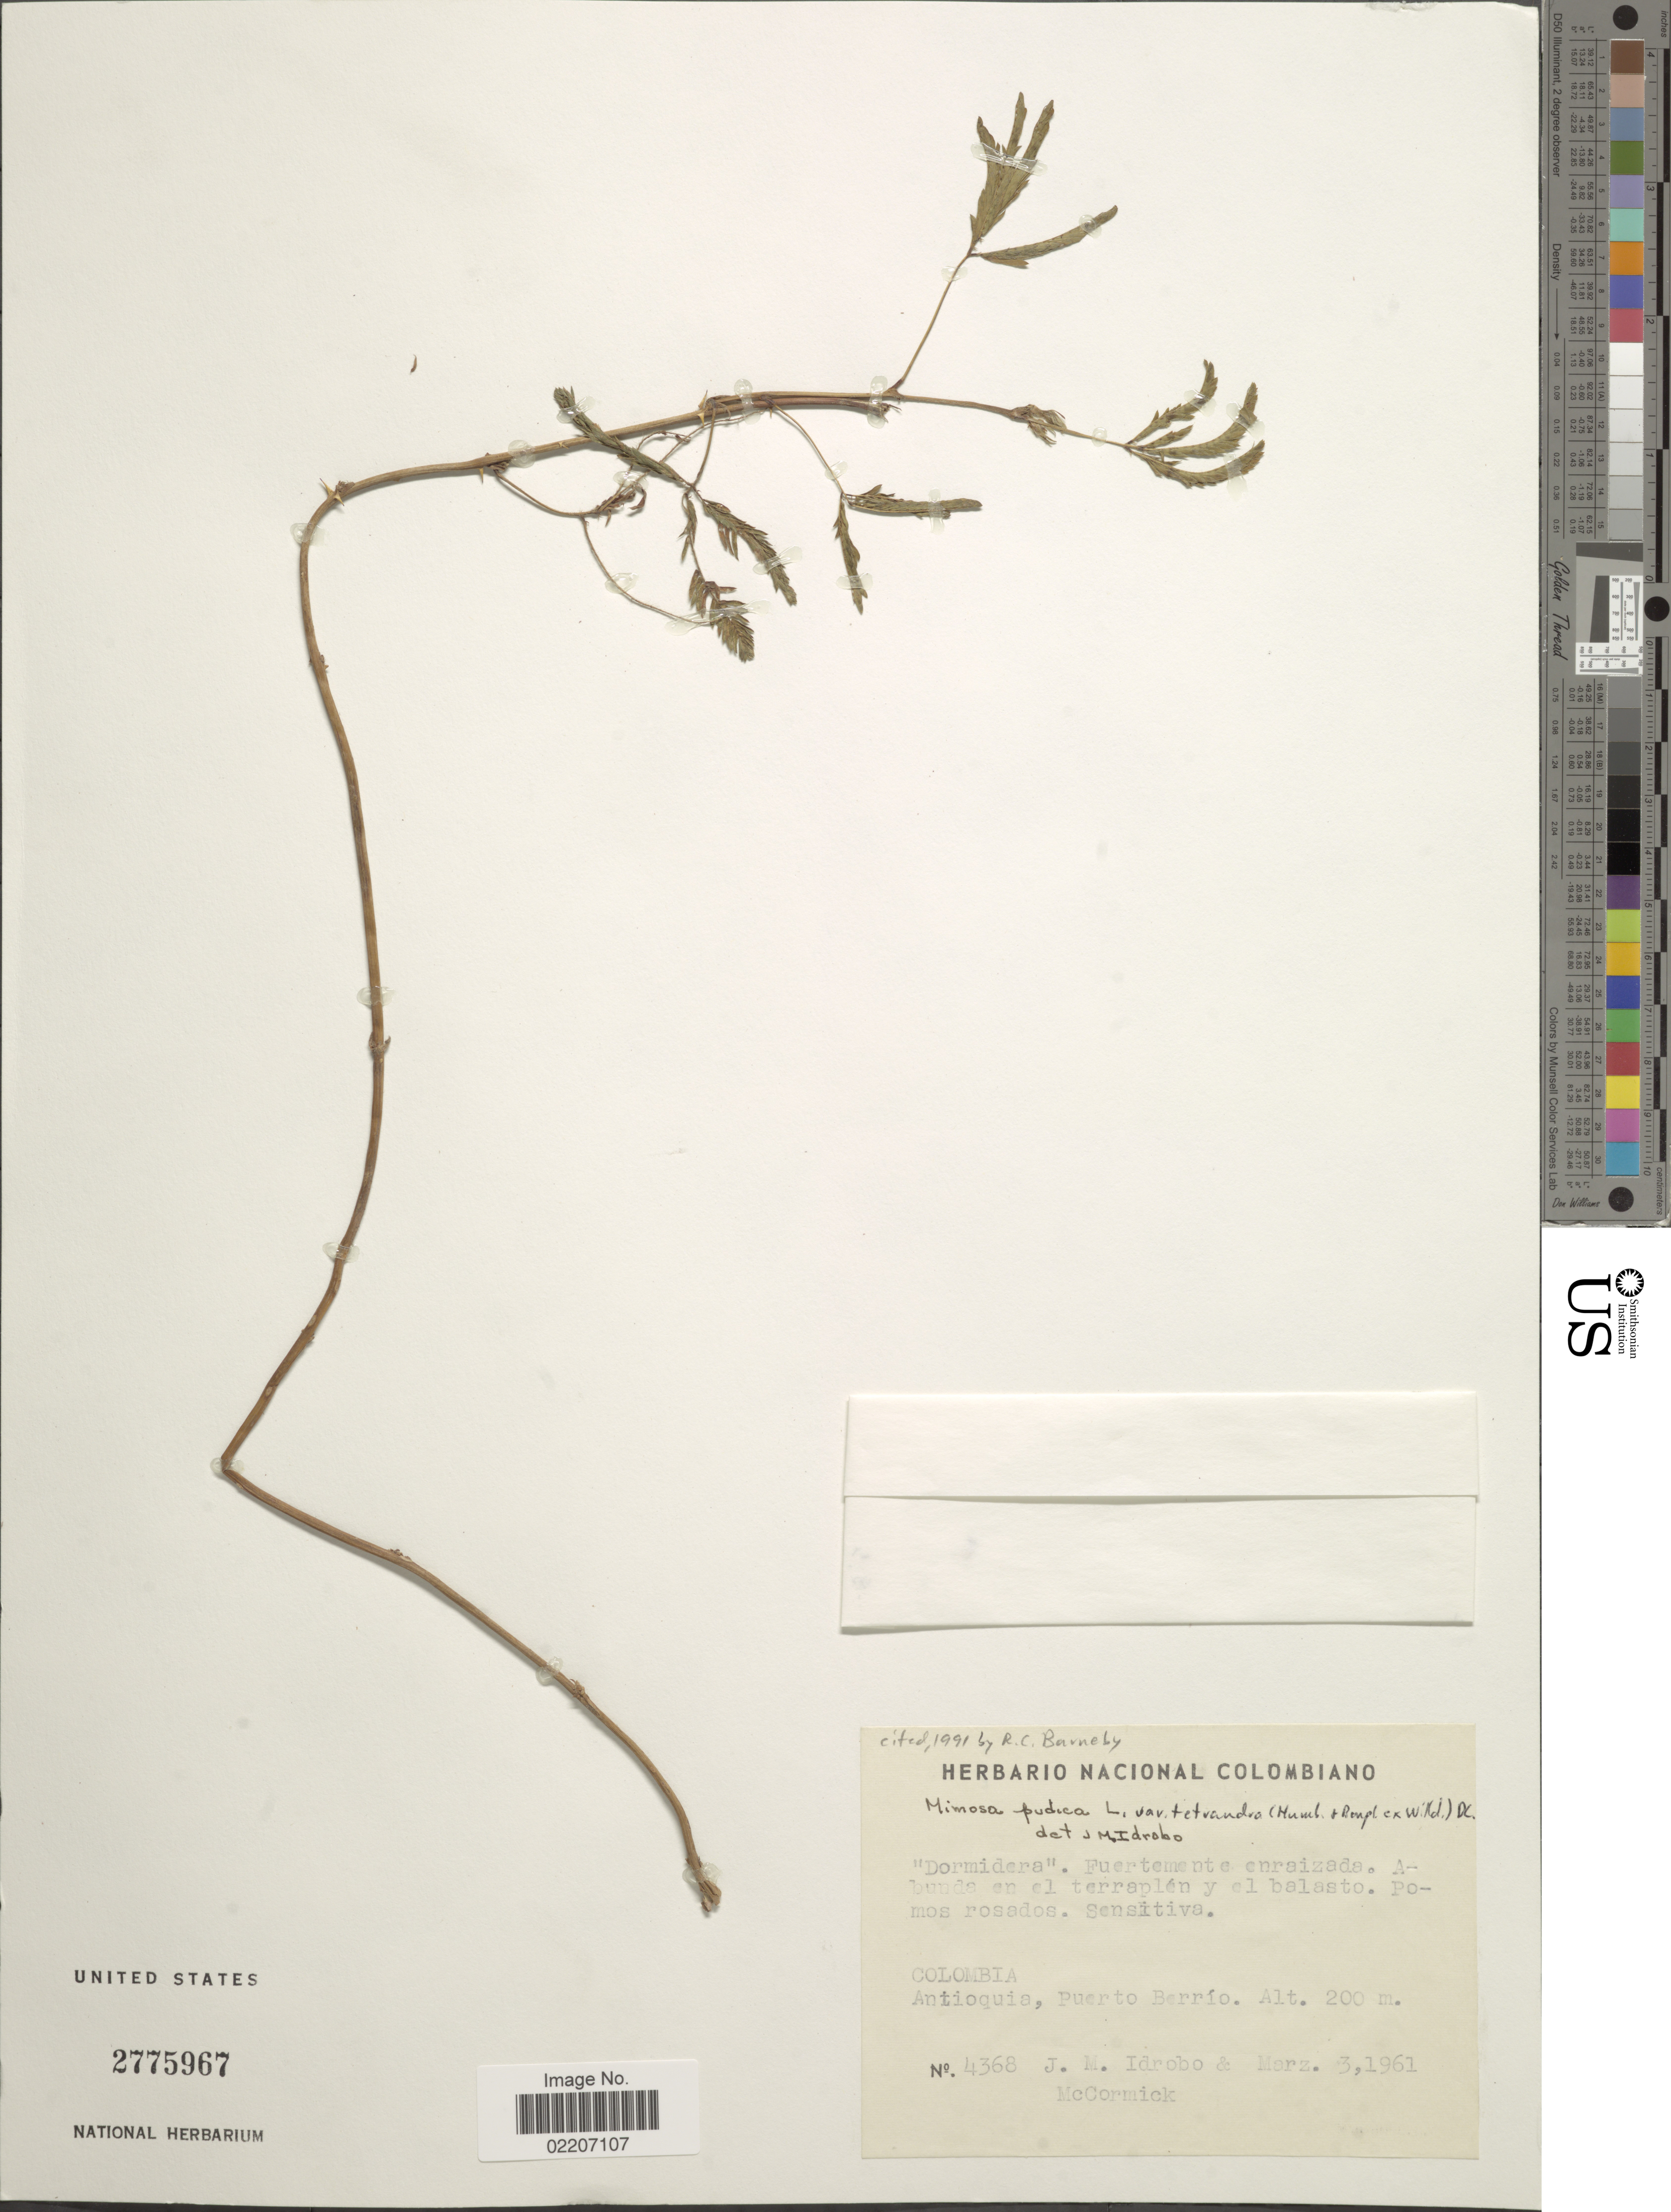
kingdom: Plantae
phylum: Tracheophyta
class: Magnoliopsida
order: Fabales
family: Fabaceae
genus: Mimosa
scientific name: Mimosa pudica var. tetrandra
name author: L.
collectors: J. M. Idrobo & -. McCormick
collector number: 4368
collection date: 1961-03-03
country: Colombia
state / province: Antioquia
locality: Antioquia, Puerto Barrio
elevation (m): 200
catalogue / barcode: US 2775967